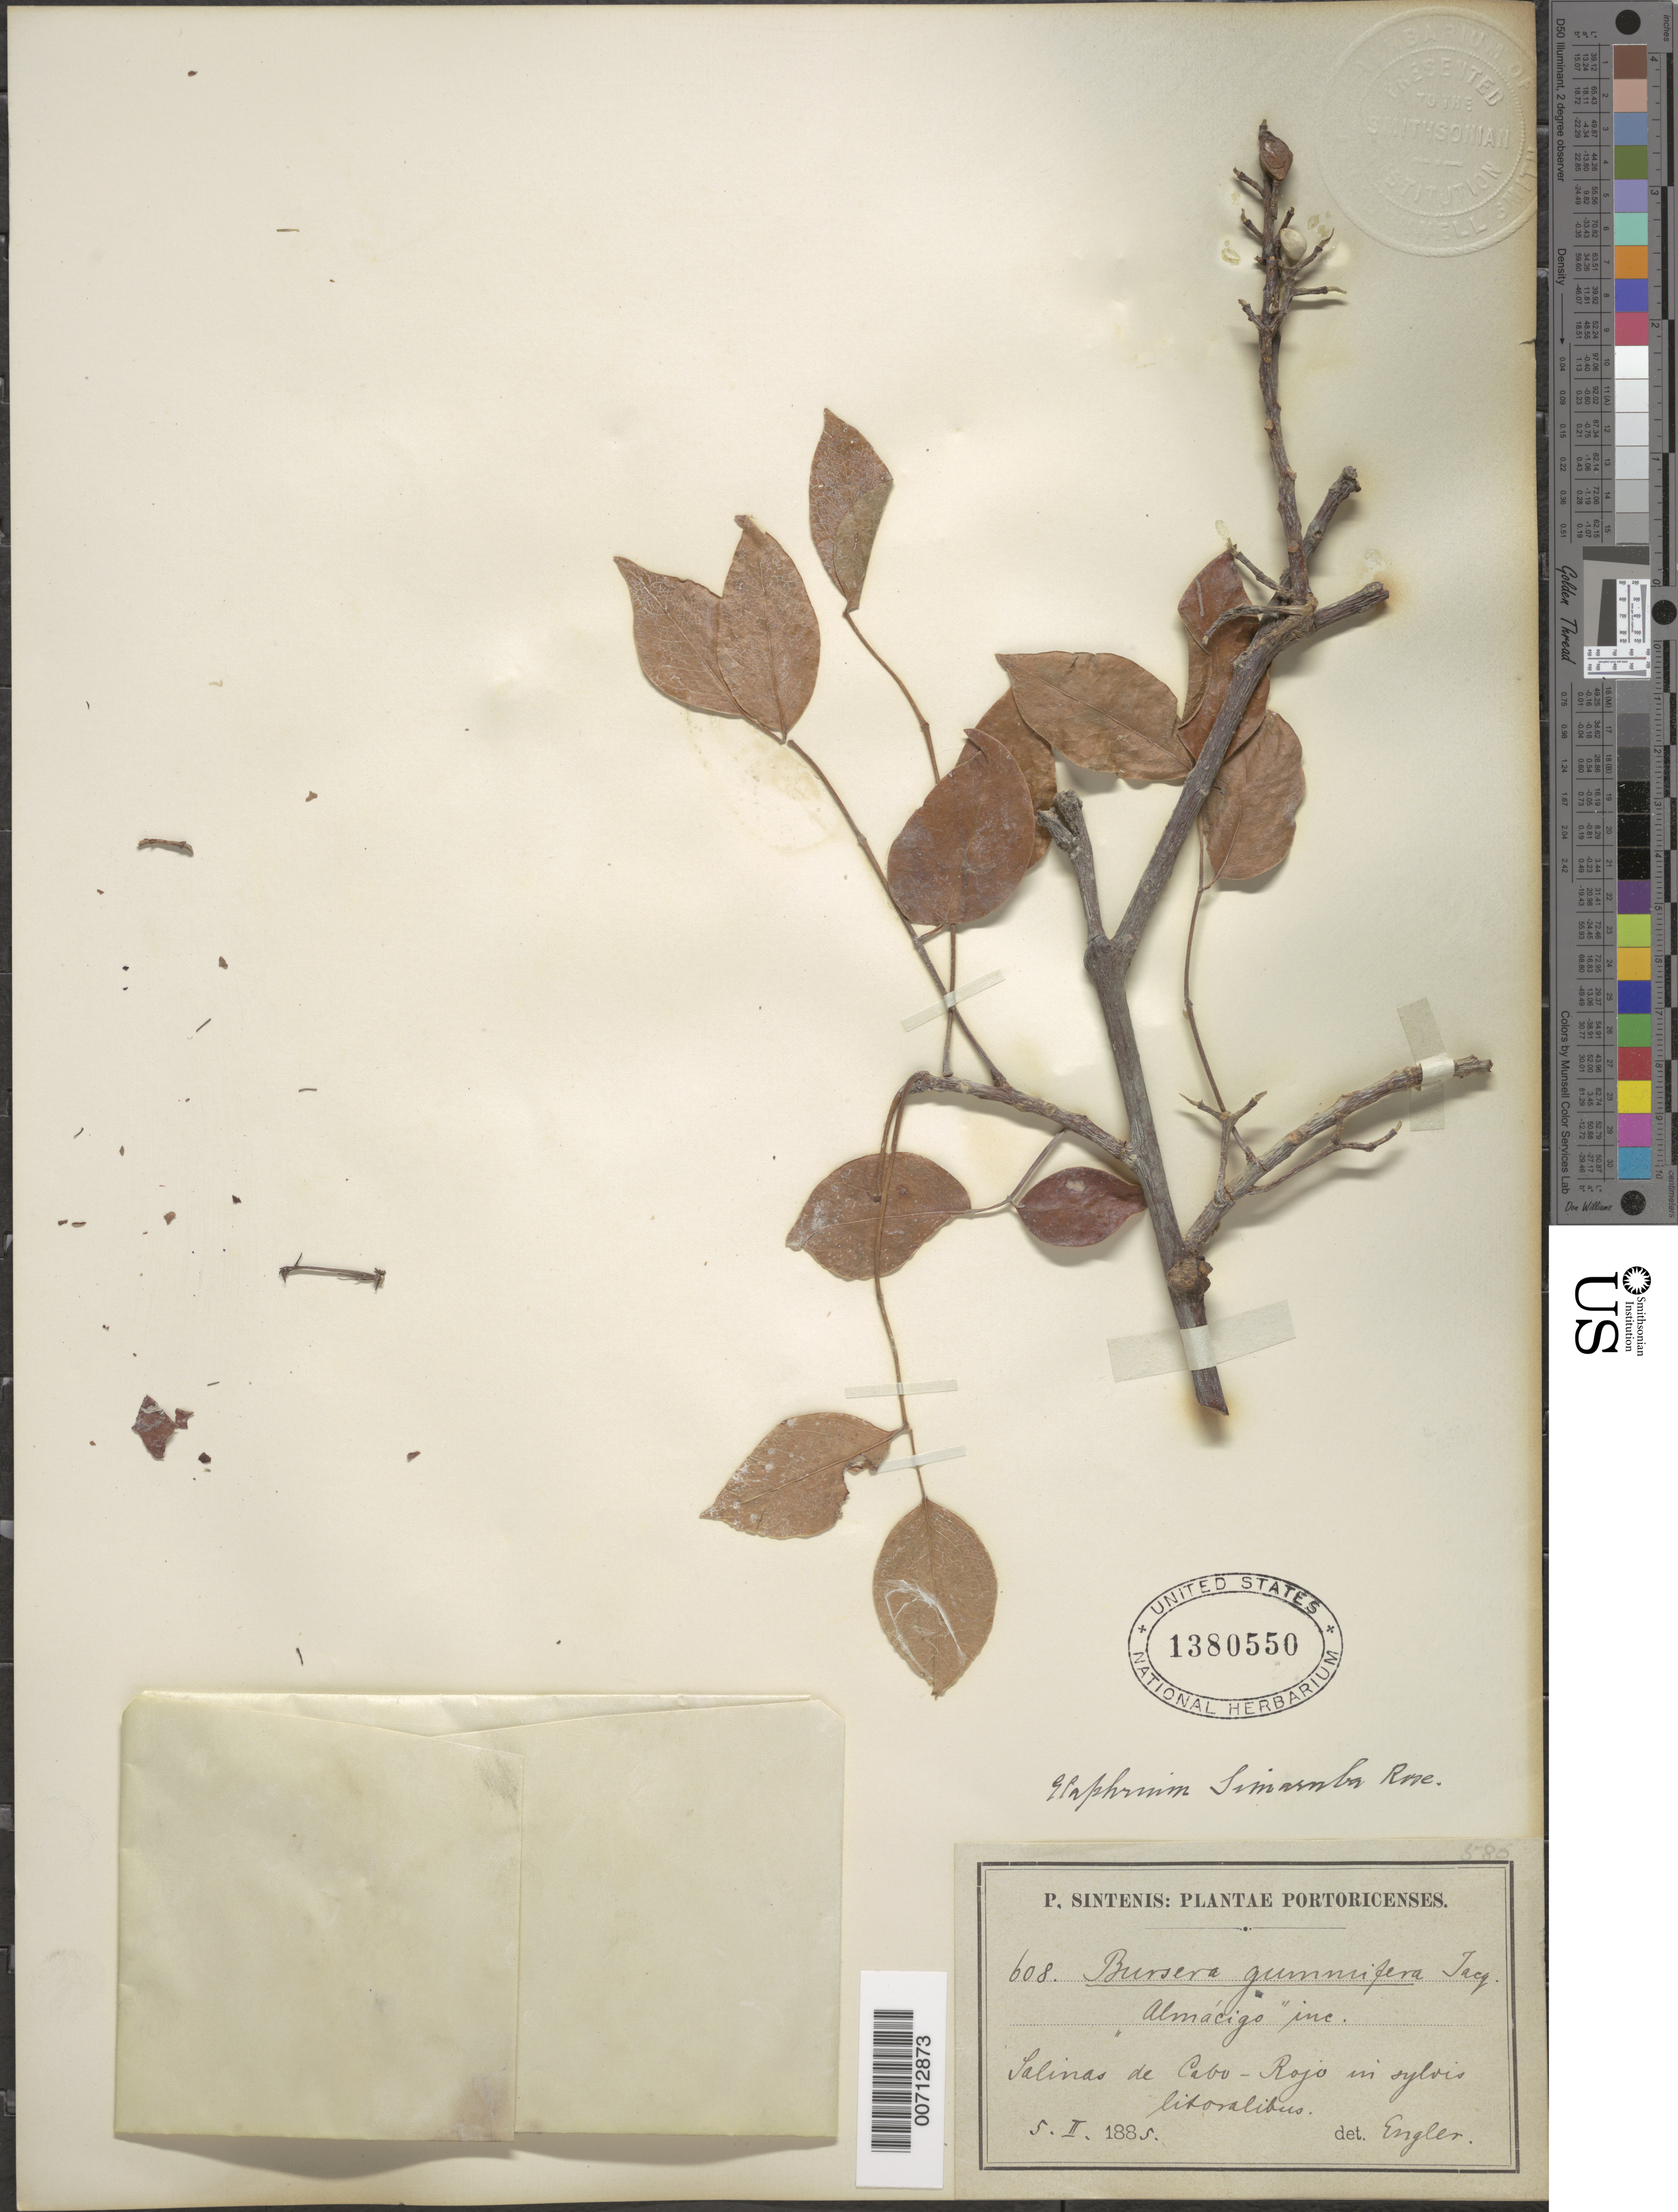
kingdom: Plantae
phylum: Tracheophyta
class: Magnoliopsida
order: Sapindales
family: Burseraceae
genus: Bursera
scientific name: Bursera simaruba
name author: (L.) Sarg.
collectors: P. Sintenis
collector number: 608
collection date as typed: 05 Feb 1885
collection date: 1885-02-05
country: Puerto Rico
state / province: Cabo Rojo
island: Greater Antilles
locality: Salinas de Cabo-Rojo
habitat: In sylvis litoralibus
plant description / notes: Common name: Almacigo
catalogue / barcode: US 1380550